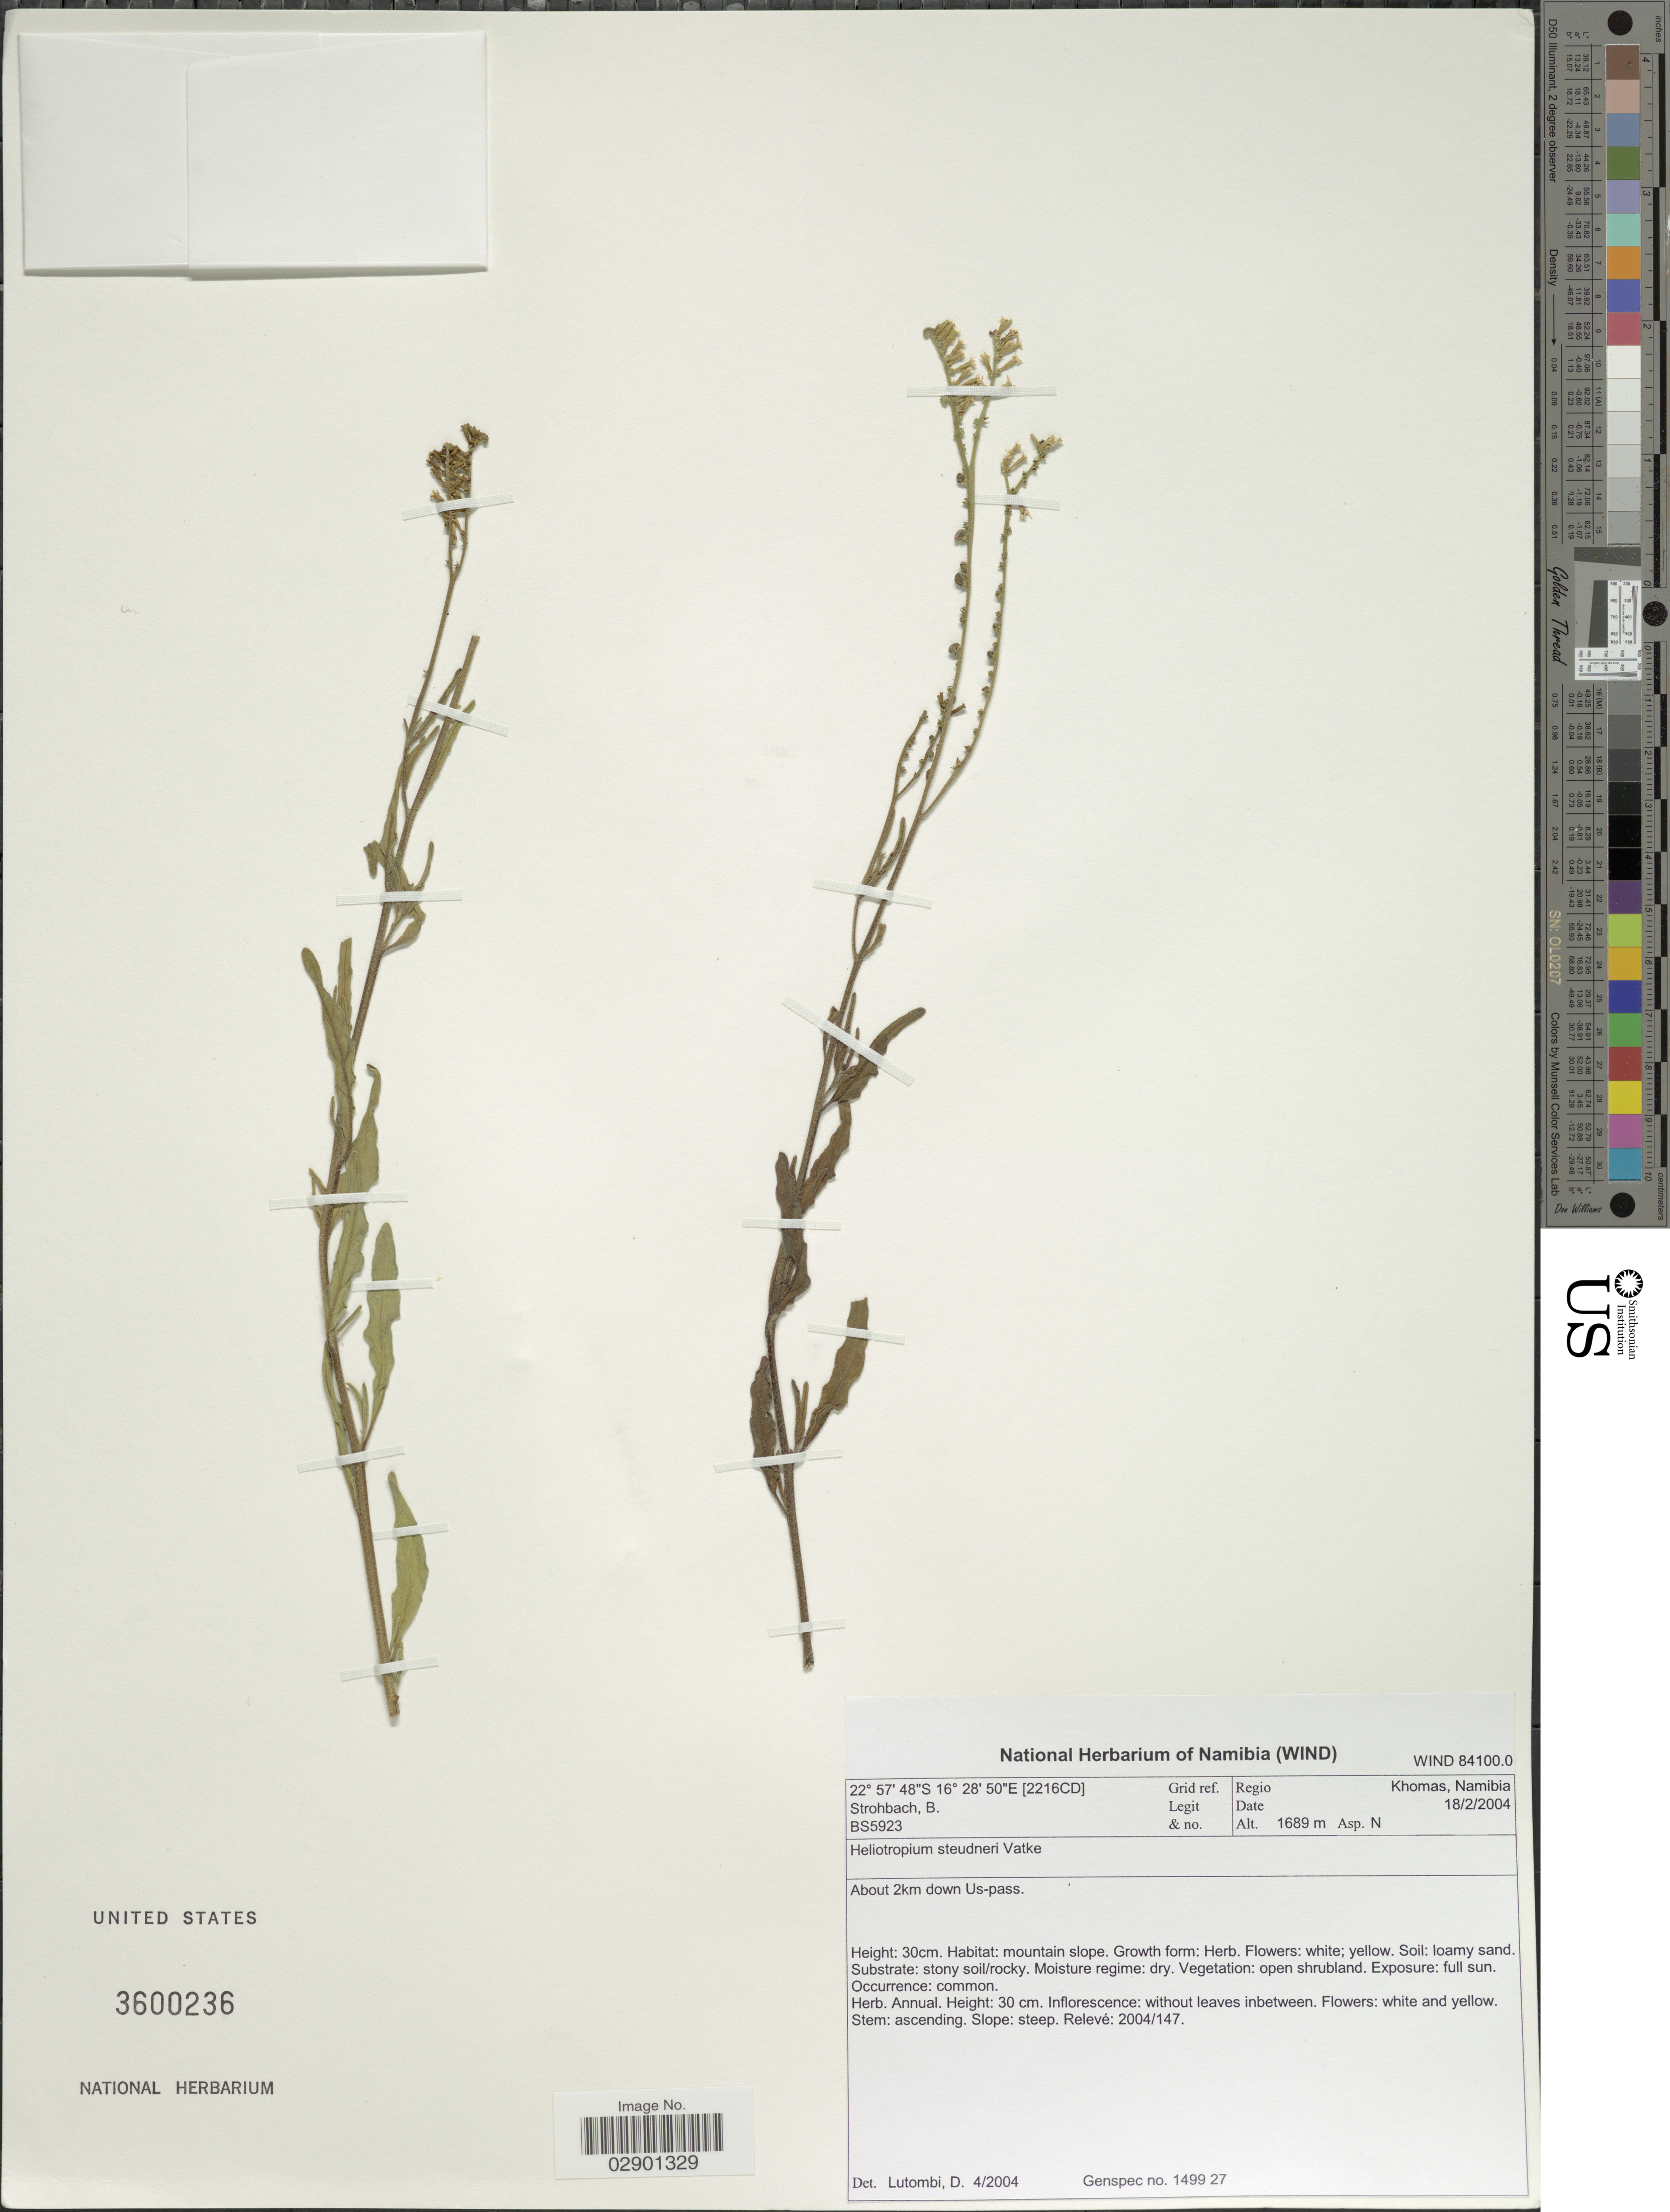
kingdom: Plantae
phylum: Tracheophyta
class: Magnoliopsida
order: Boraginales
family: Heliotropiaceae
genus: Heliotropium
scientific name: Heliotropium steudneri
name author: Vatke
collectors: B. Strohbach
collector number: BS5923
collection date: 2004-02-18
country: Namibia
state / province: Khomas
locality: [2216CD] Grid Ref. About 2km down Us-pass.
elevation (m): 1689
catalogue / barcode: US 3600236